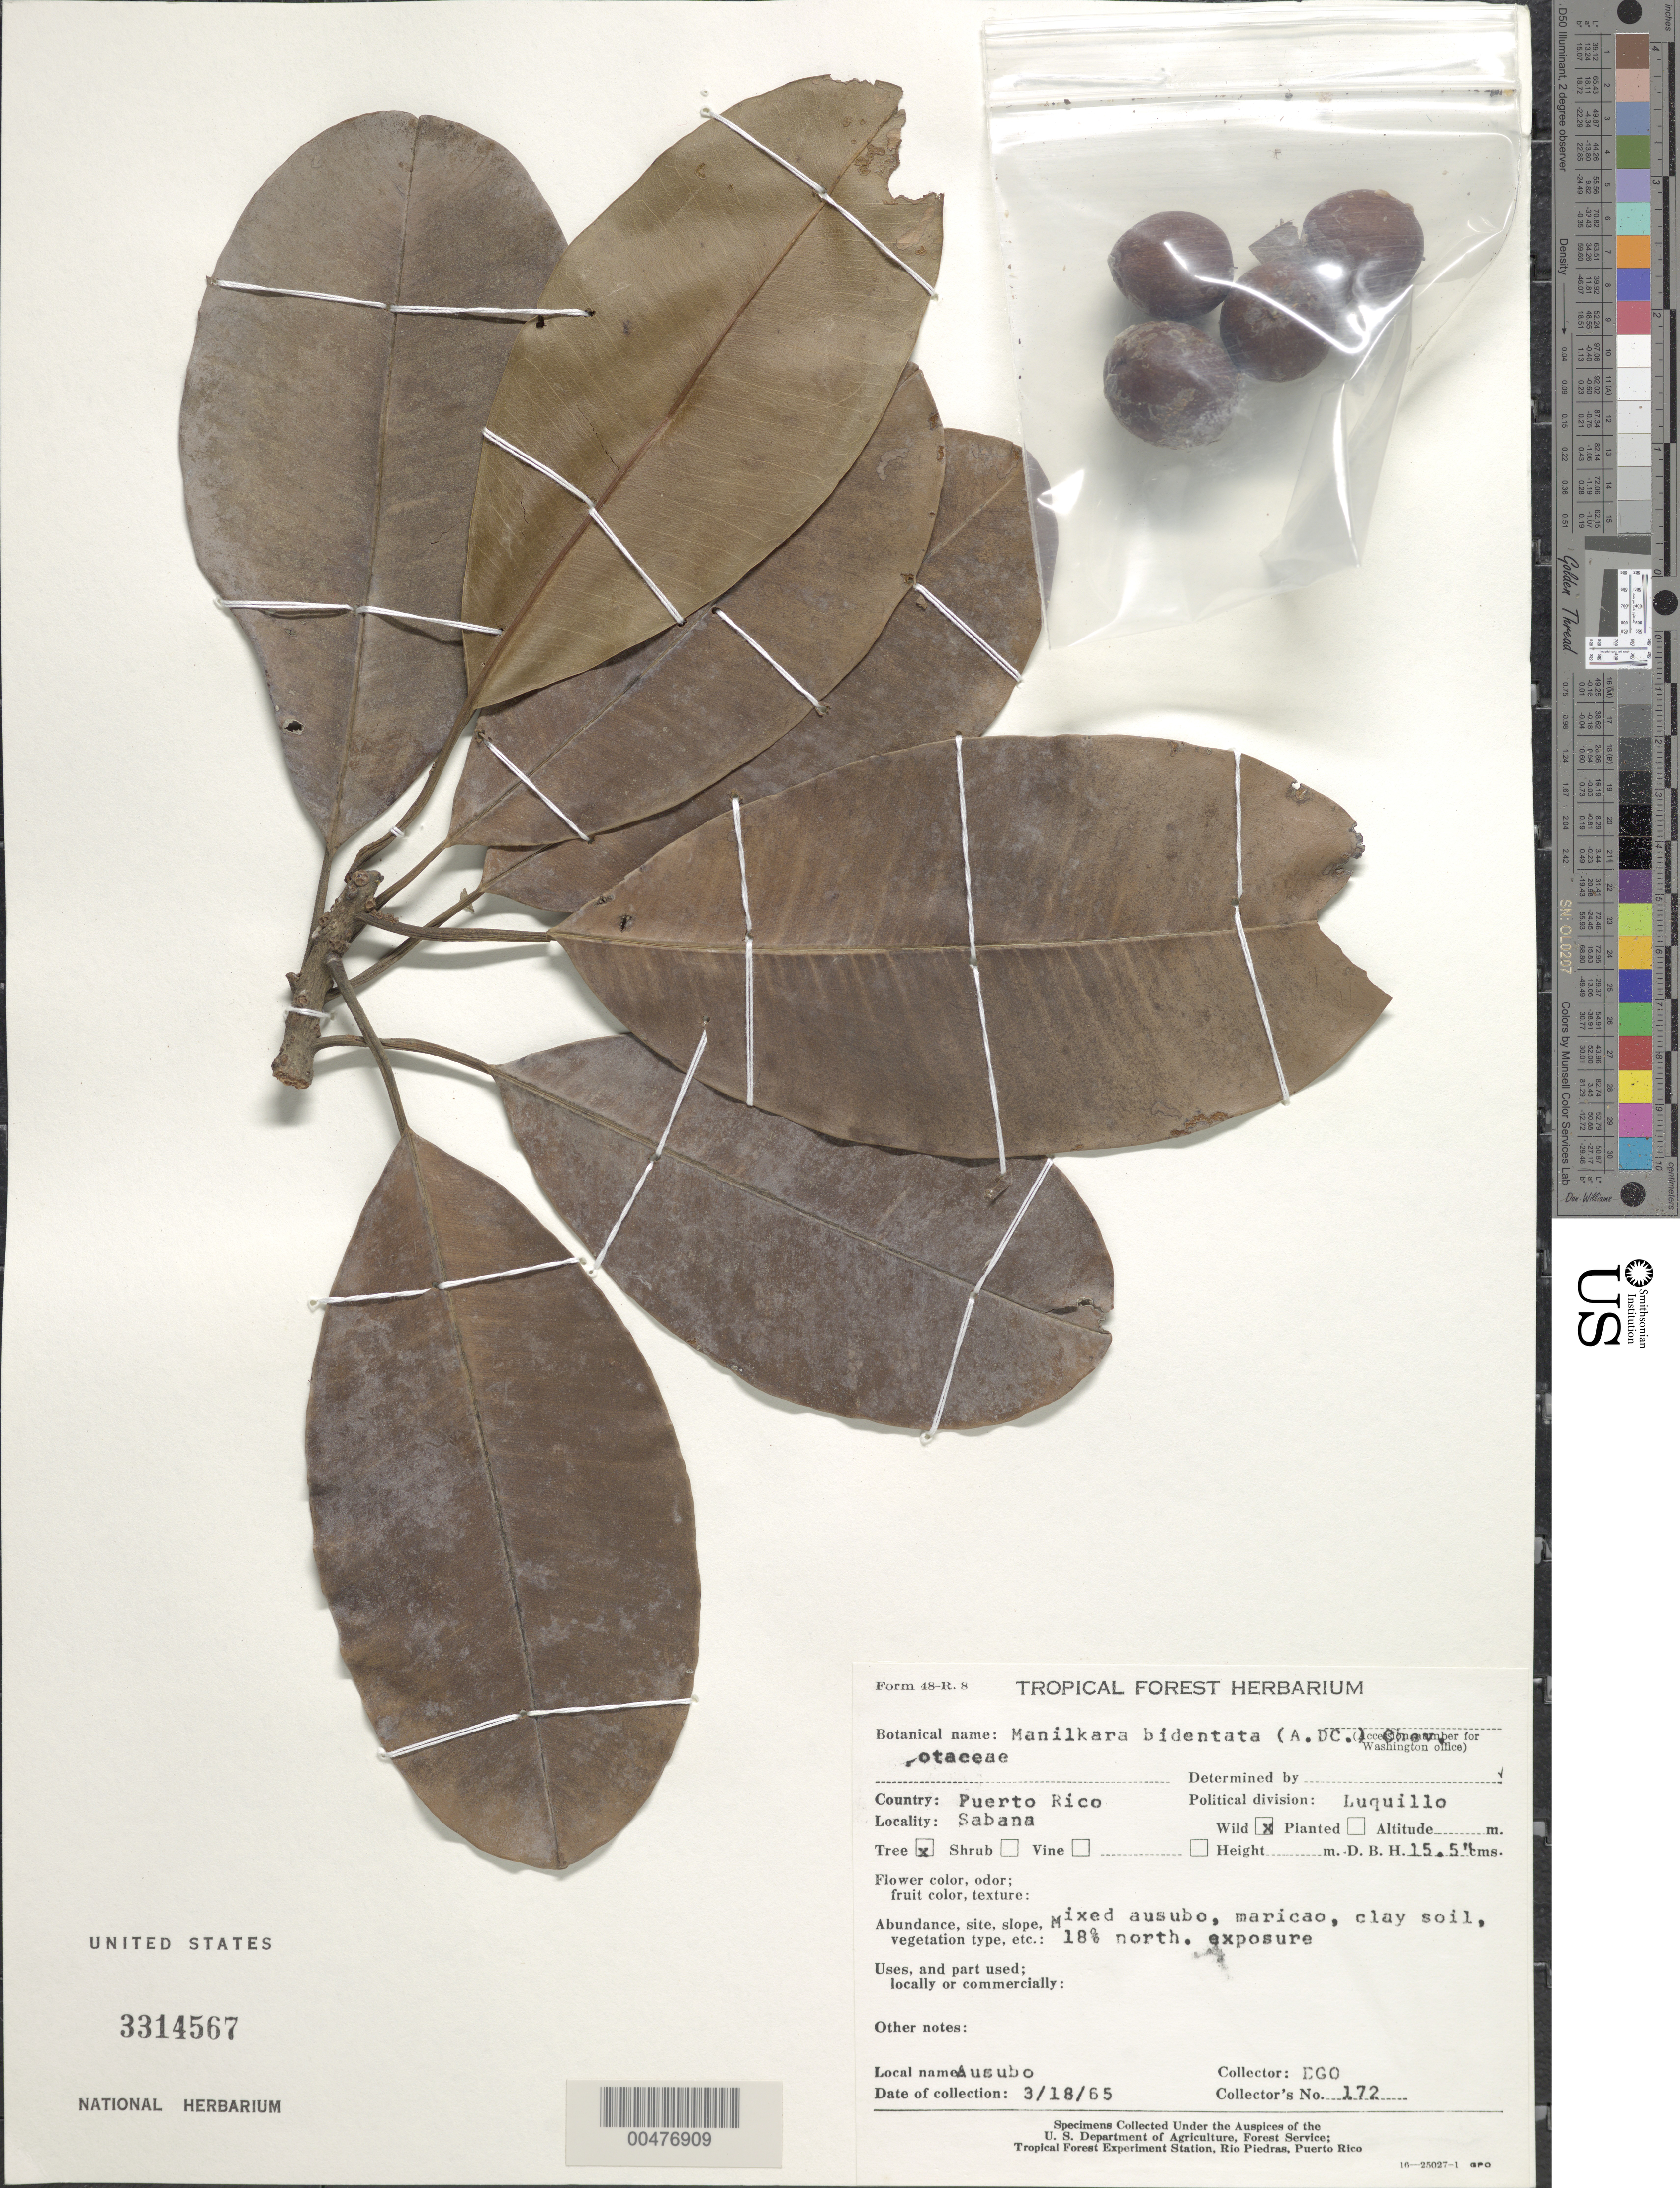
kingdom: Plantae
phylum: Tracheophyta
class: Magnoliopsida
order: Malpighiales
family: Putranjivaceae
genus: Drypetes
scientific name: Drypetes alba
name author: Poit.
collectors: J. A. Cedeño M.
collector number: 172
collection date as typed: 18 Sep 1993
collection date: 1993-09-18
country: Puerto Rico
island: Greater Antilles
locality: Maricao: Bo. Maricao Afuera, Río Maricao drainage, N of Hwy 120, km 15.8.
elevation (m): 750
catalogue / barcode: US 3314567